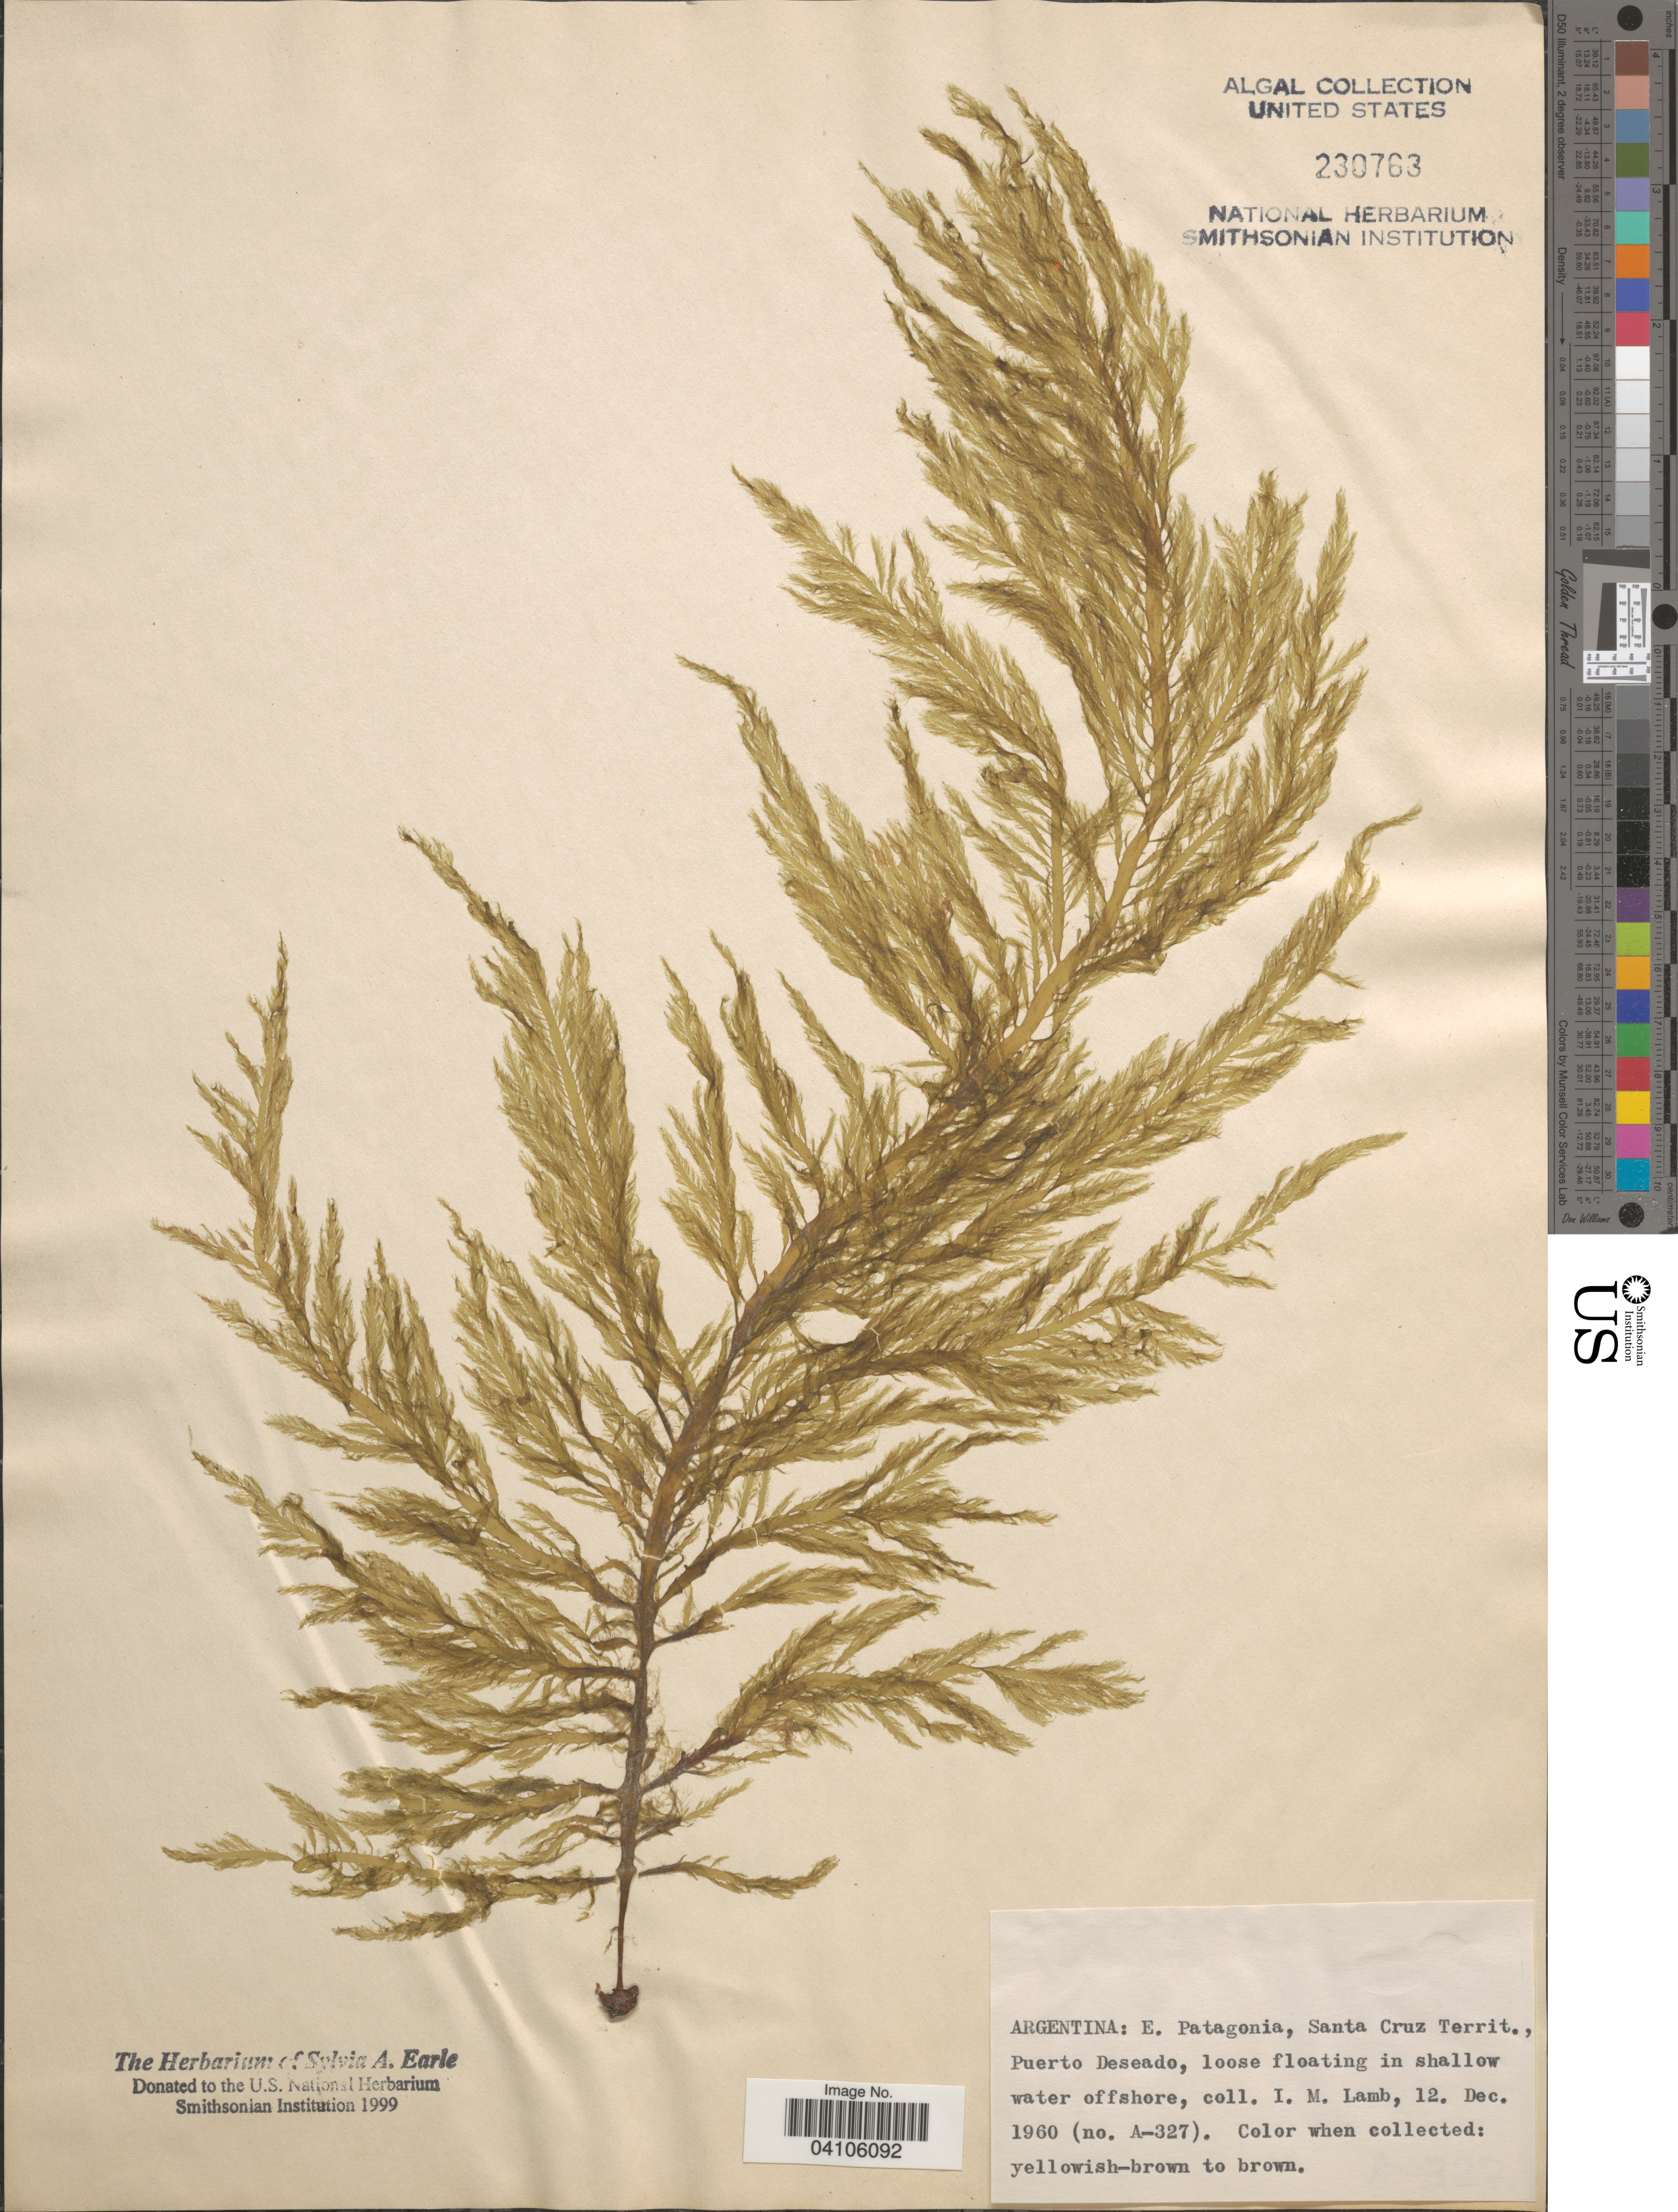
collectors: I. M. Lamb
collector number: A-327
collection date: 1960-12-12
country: Argentina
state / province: Santa Cruz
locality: E. Patagonia, Santa Cruz Territ., Puerto Deseado.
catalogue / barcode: US 230763